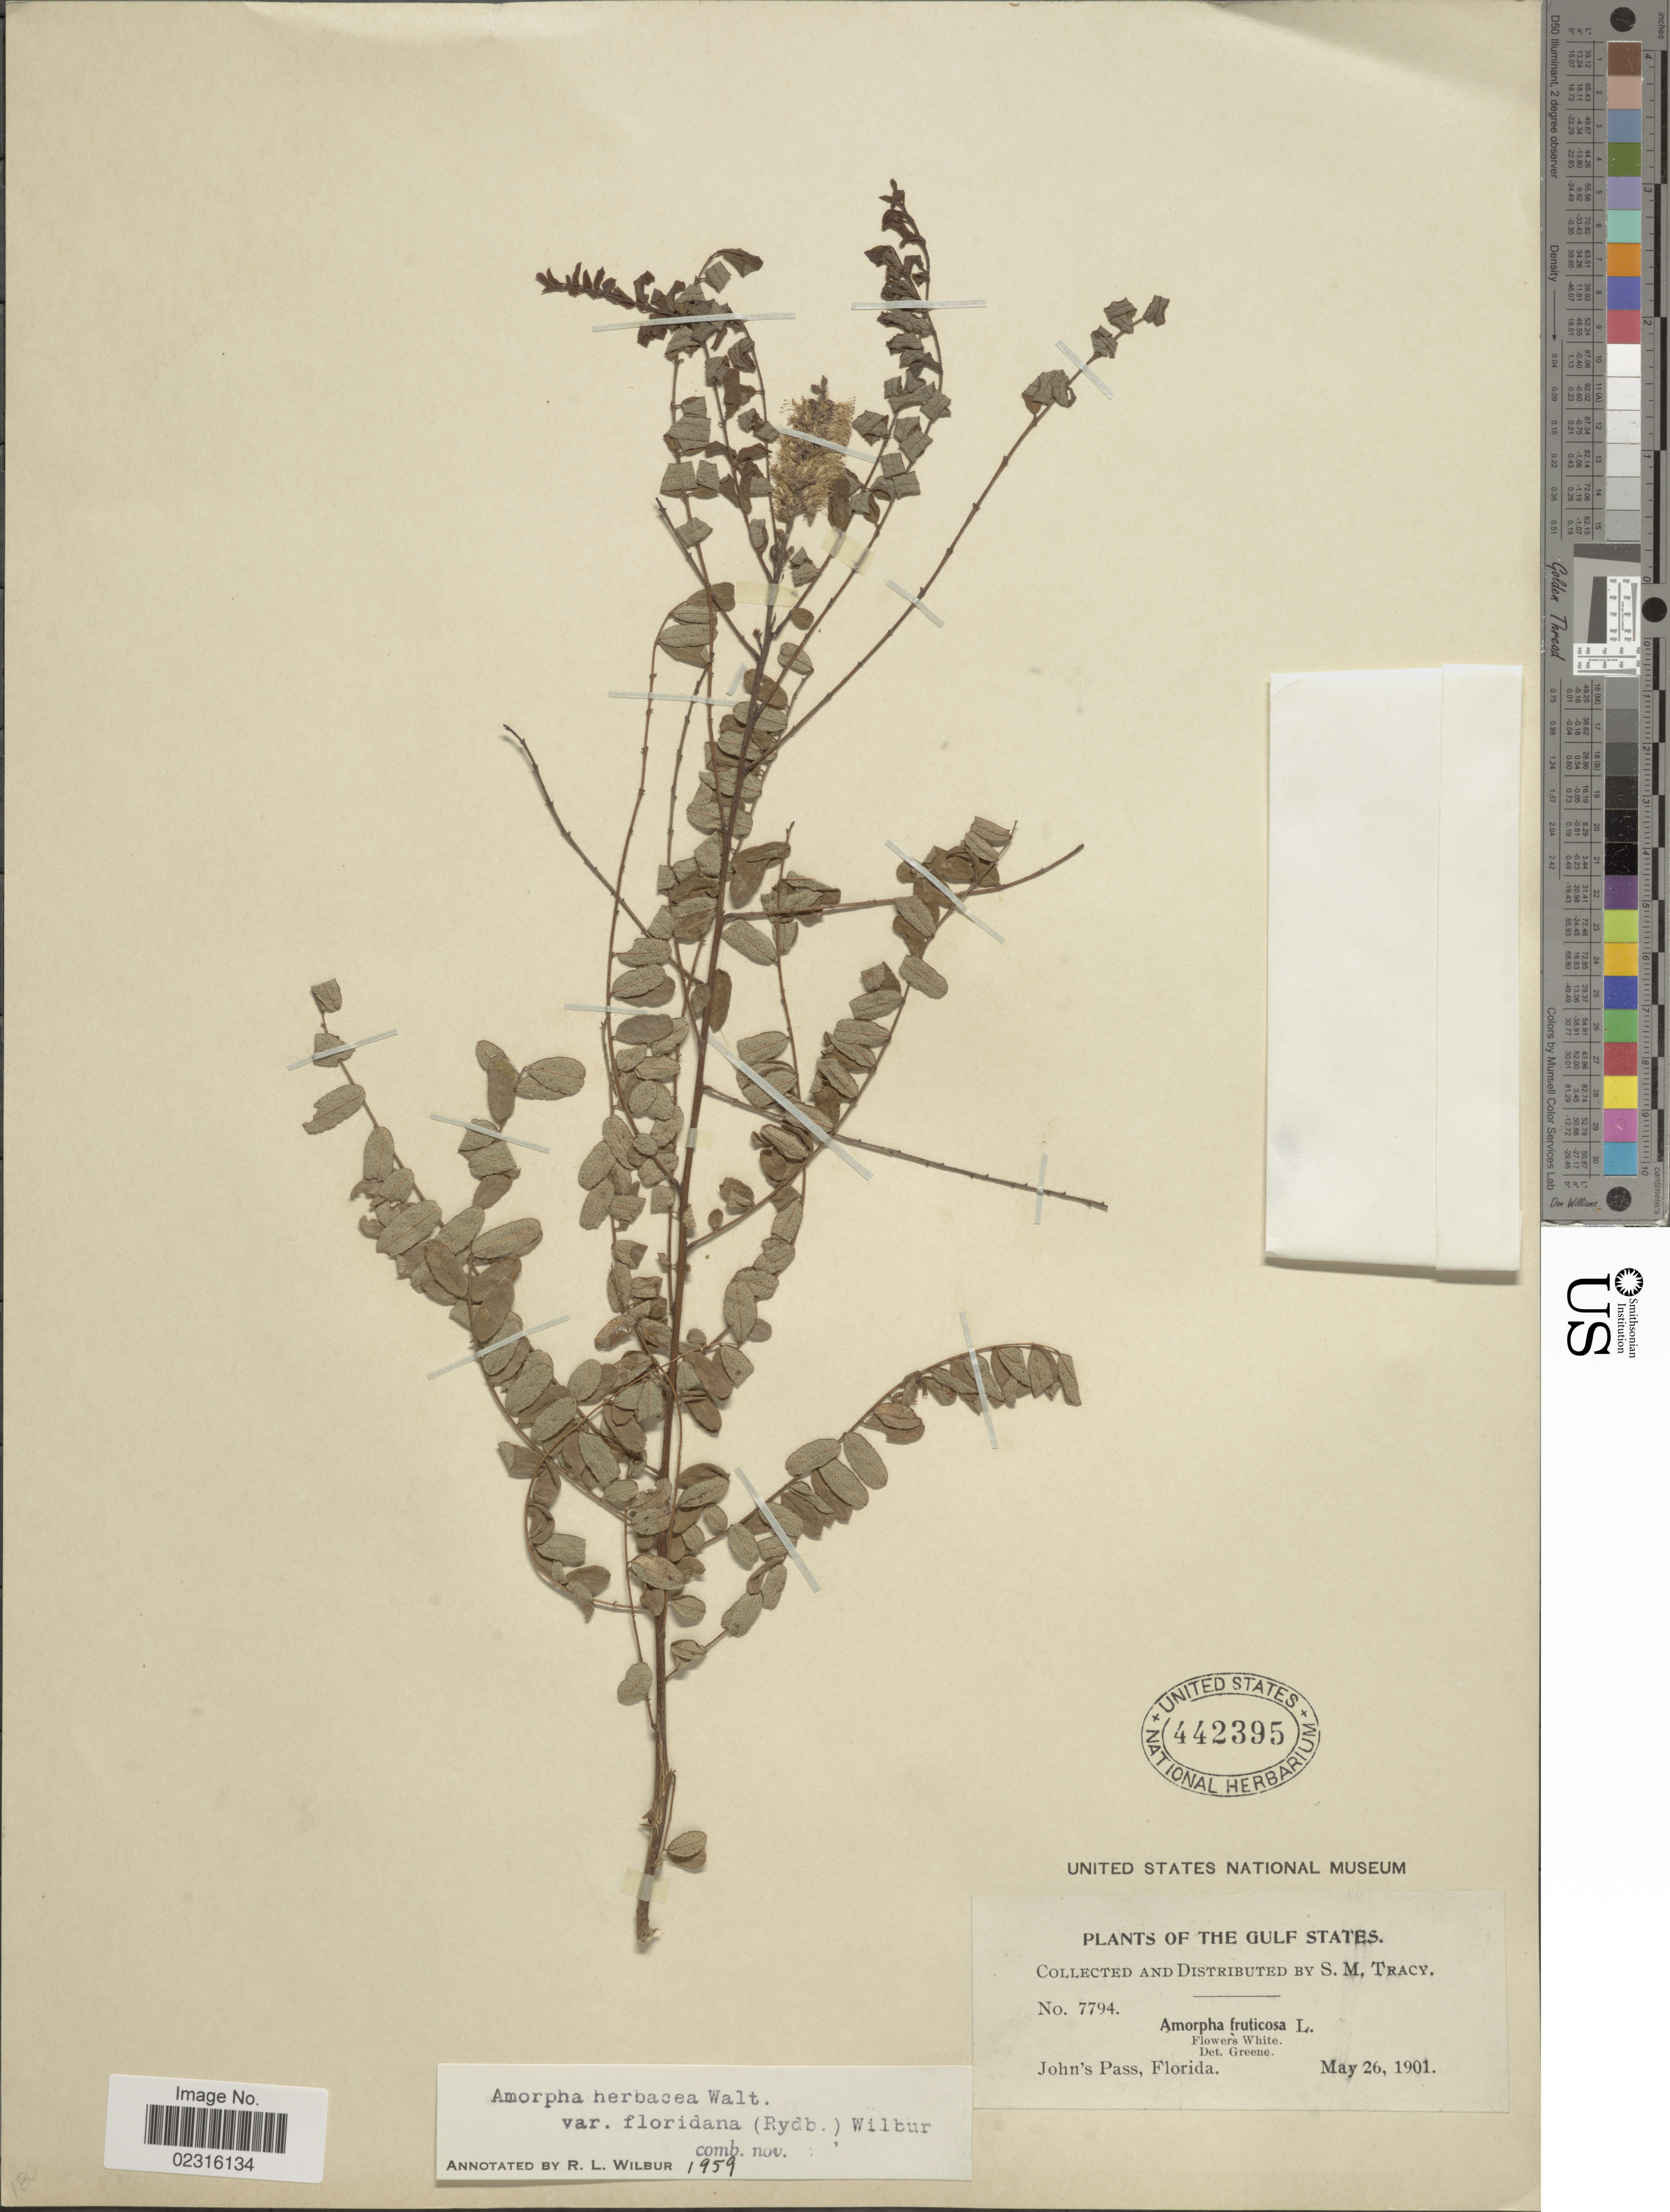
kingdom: Plantae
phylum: Tracheophyta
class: Magnoliopsida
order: Fabales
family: Fabaceae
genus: Amorpha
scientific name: Amorpha herbacea var. floridana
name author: (Rydb.) Wilbur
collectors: S. M. Tracy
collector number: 7794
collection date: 1901-05-26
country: United States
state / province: Florida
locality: The Gulf States, John's Pass.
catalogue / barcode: US 442395